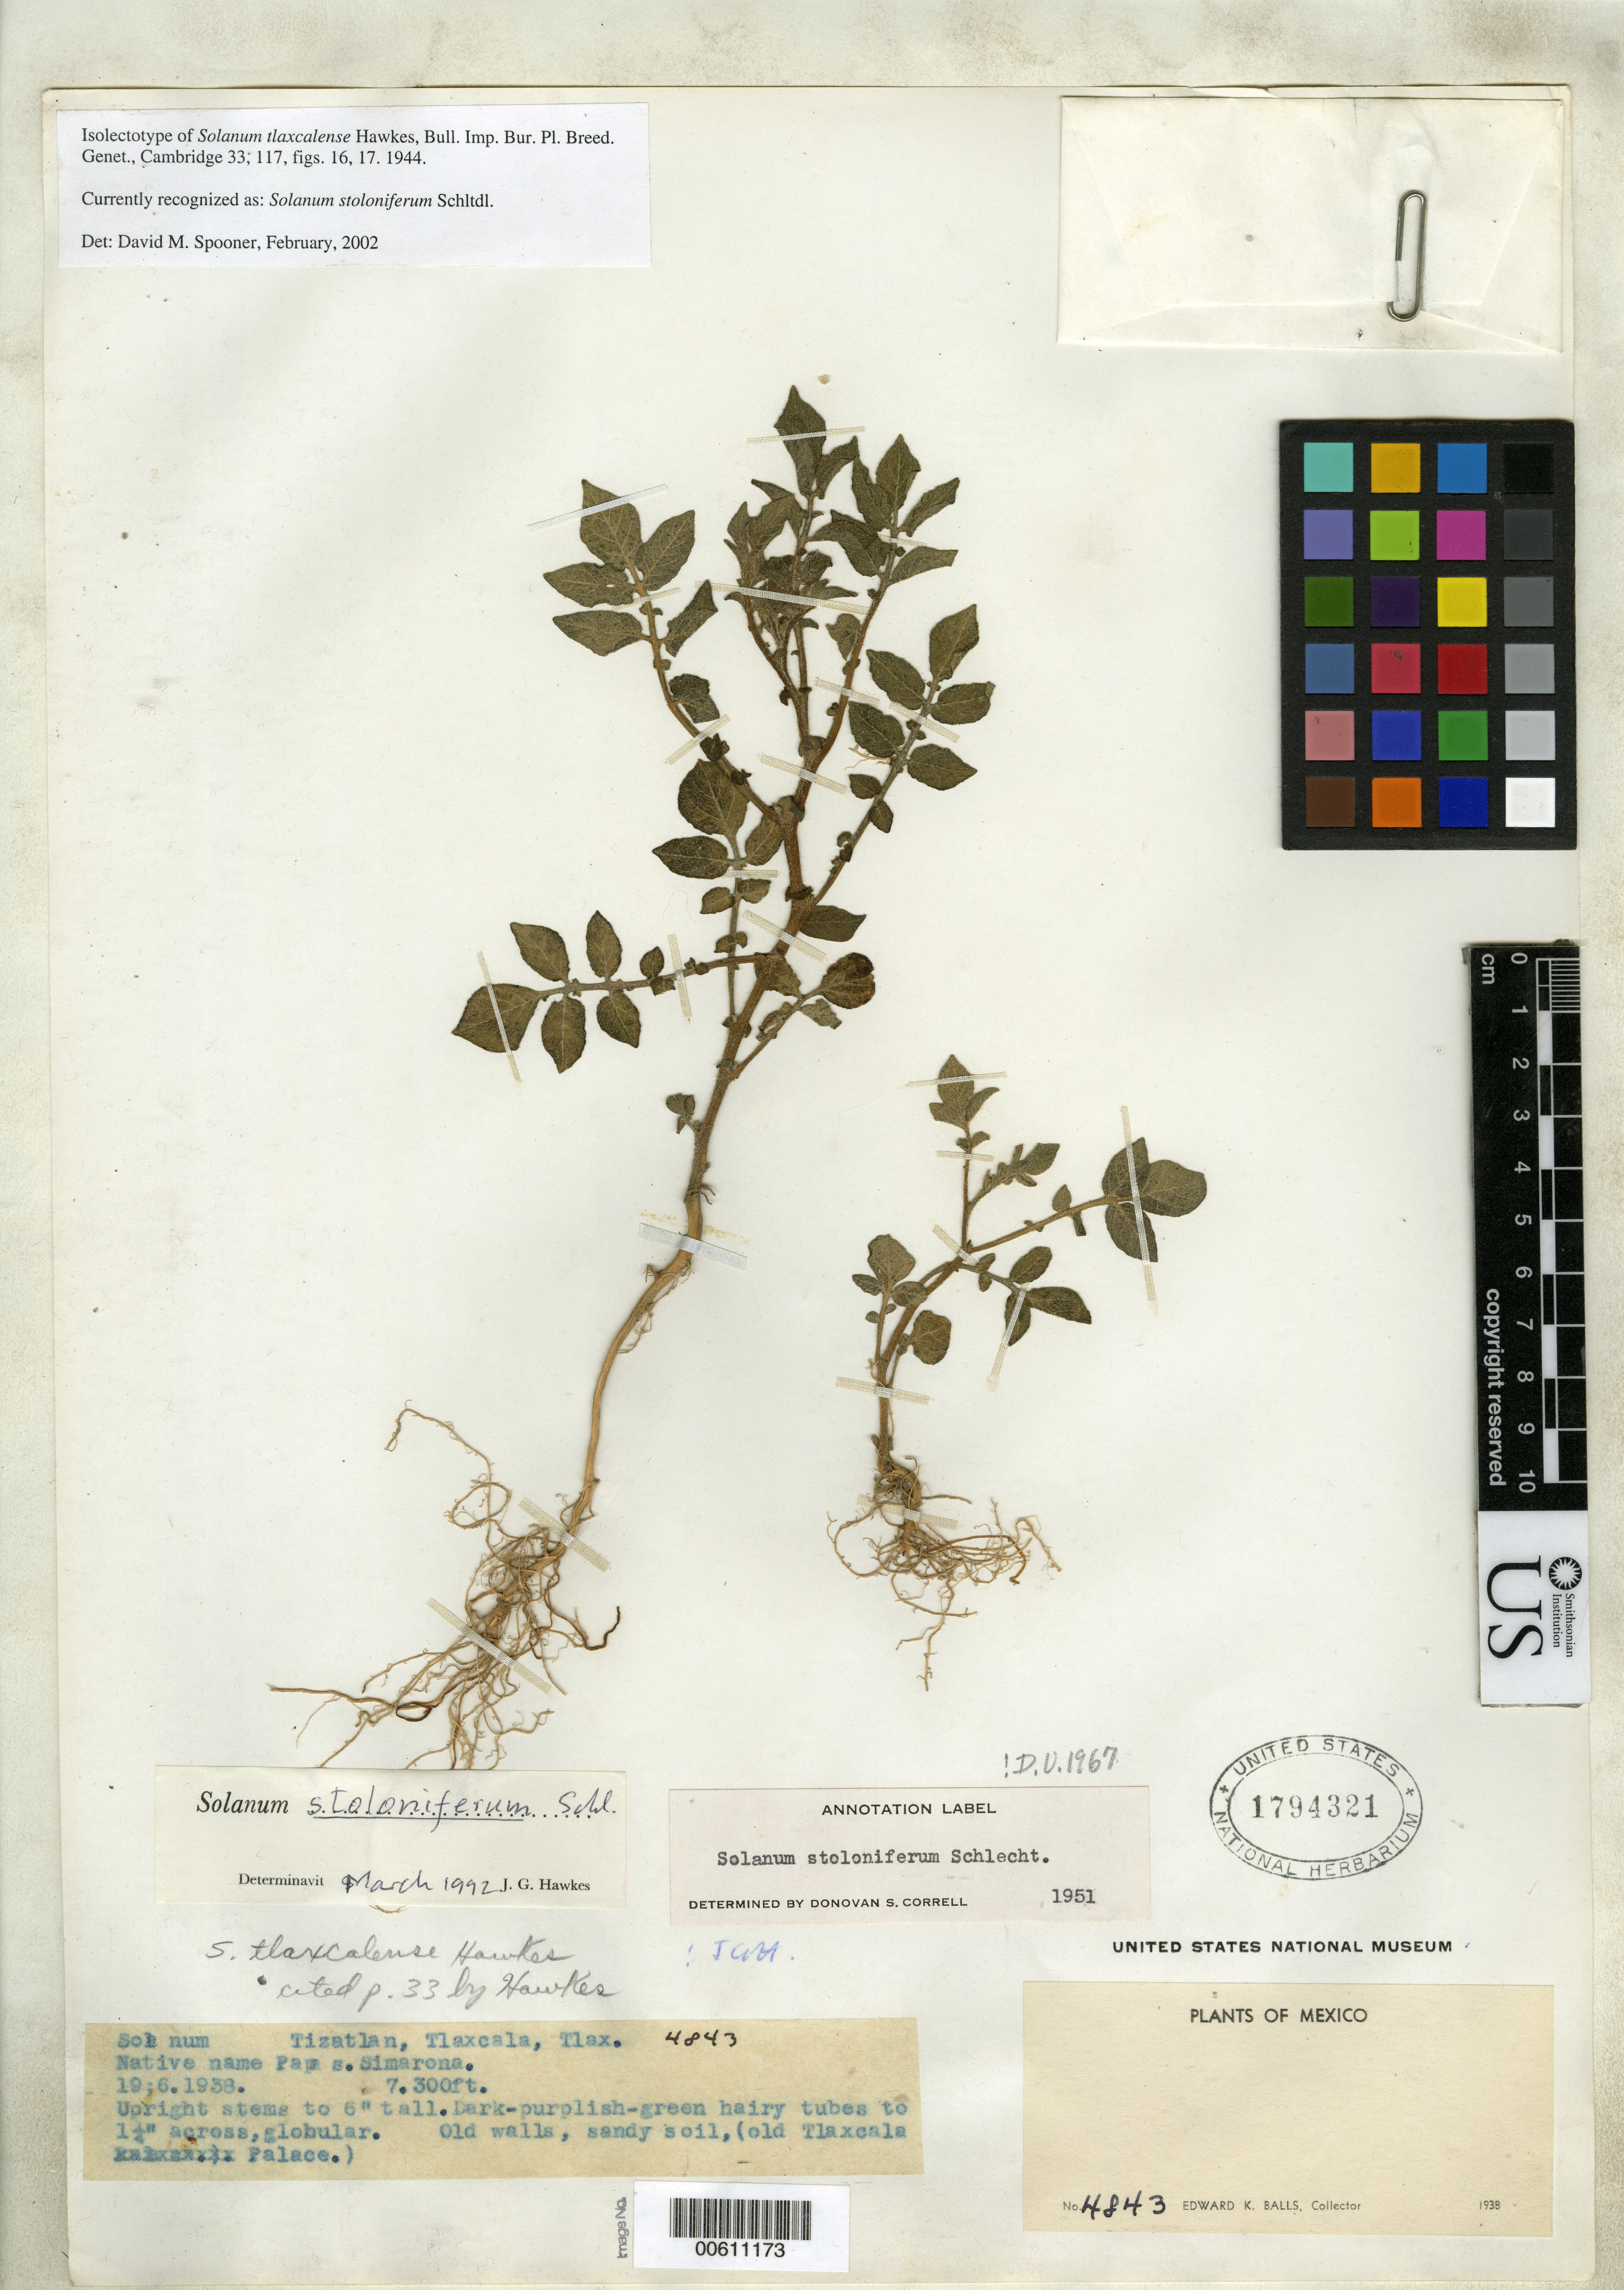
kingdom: Plantae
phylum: Tracheophyta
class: Magnoliopsida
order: Solanales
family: Solanaceae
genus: Solanum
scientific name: Solanum tlaxcalense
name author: Hawkes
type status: Isolectotype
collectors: E. K. Balls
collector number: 4843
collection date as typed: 19 Jun 1938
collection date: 1938-06-19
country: Mexico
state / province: Tlaxcala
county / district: Tlaxcala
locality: Tizatlan.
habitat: Old walls, sandy soil.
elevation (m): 2225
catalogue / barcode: US 1794321